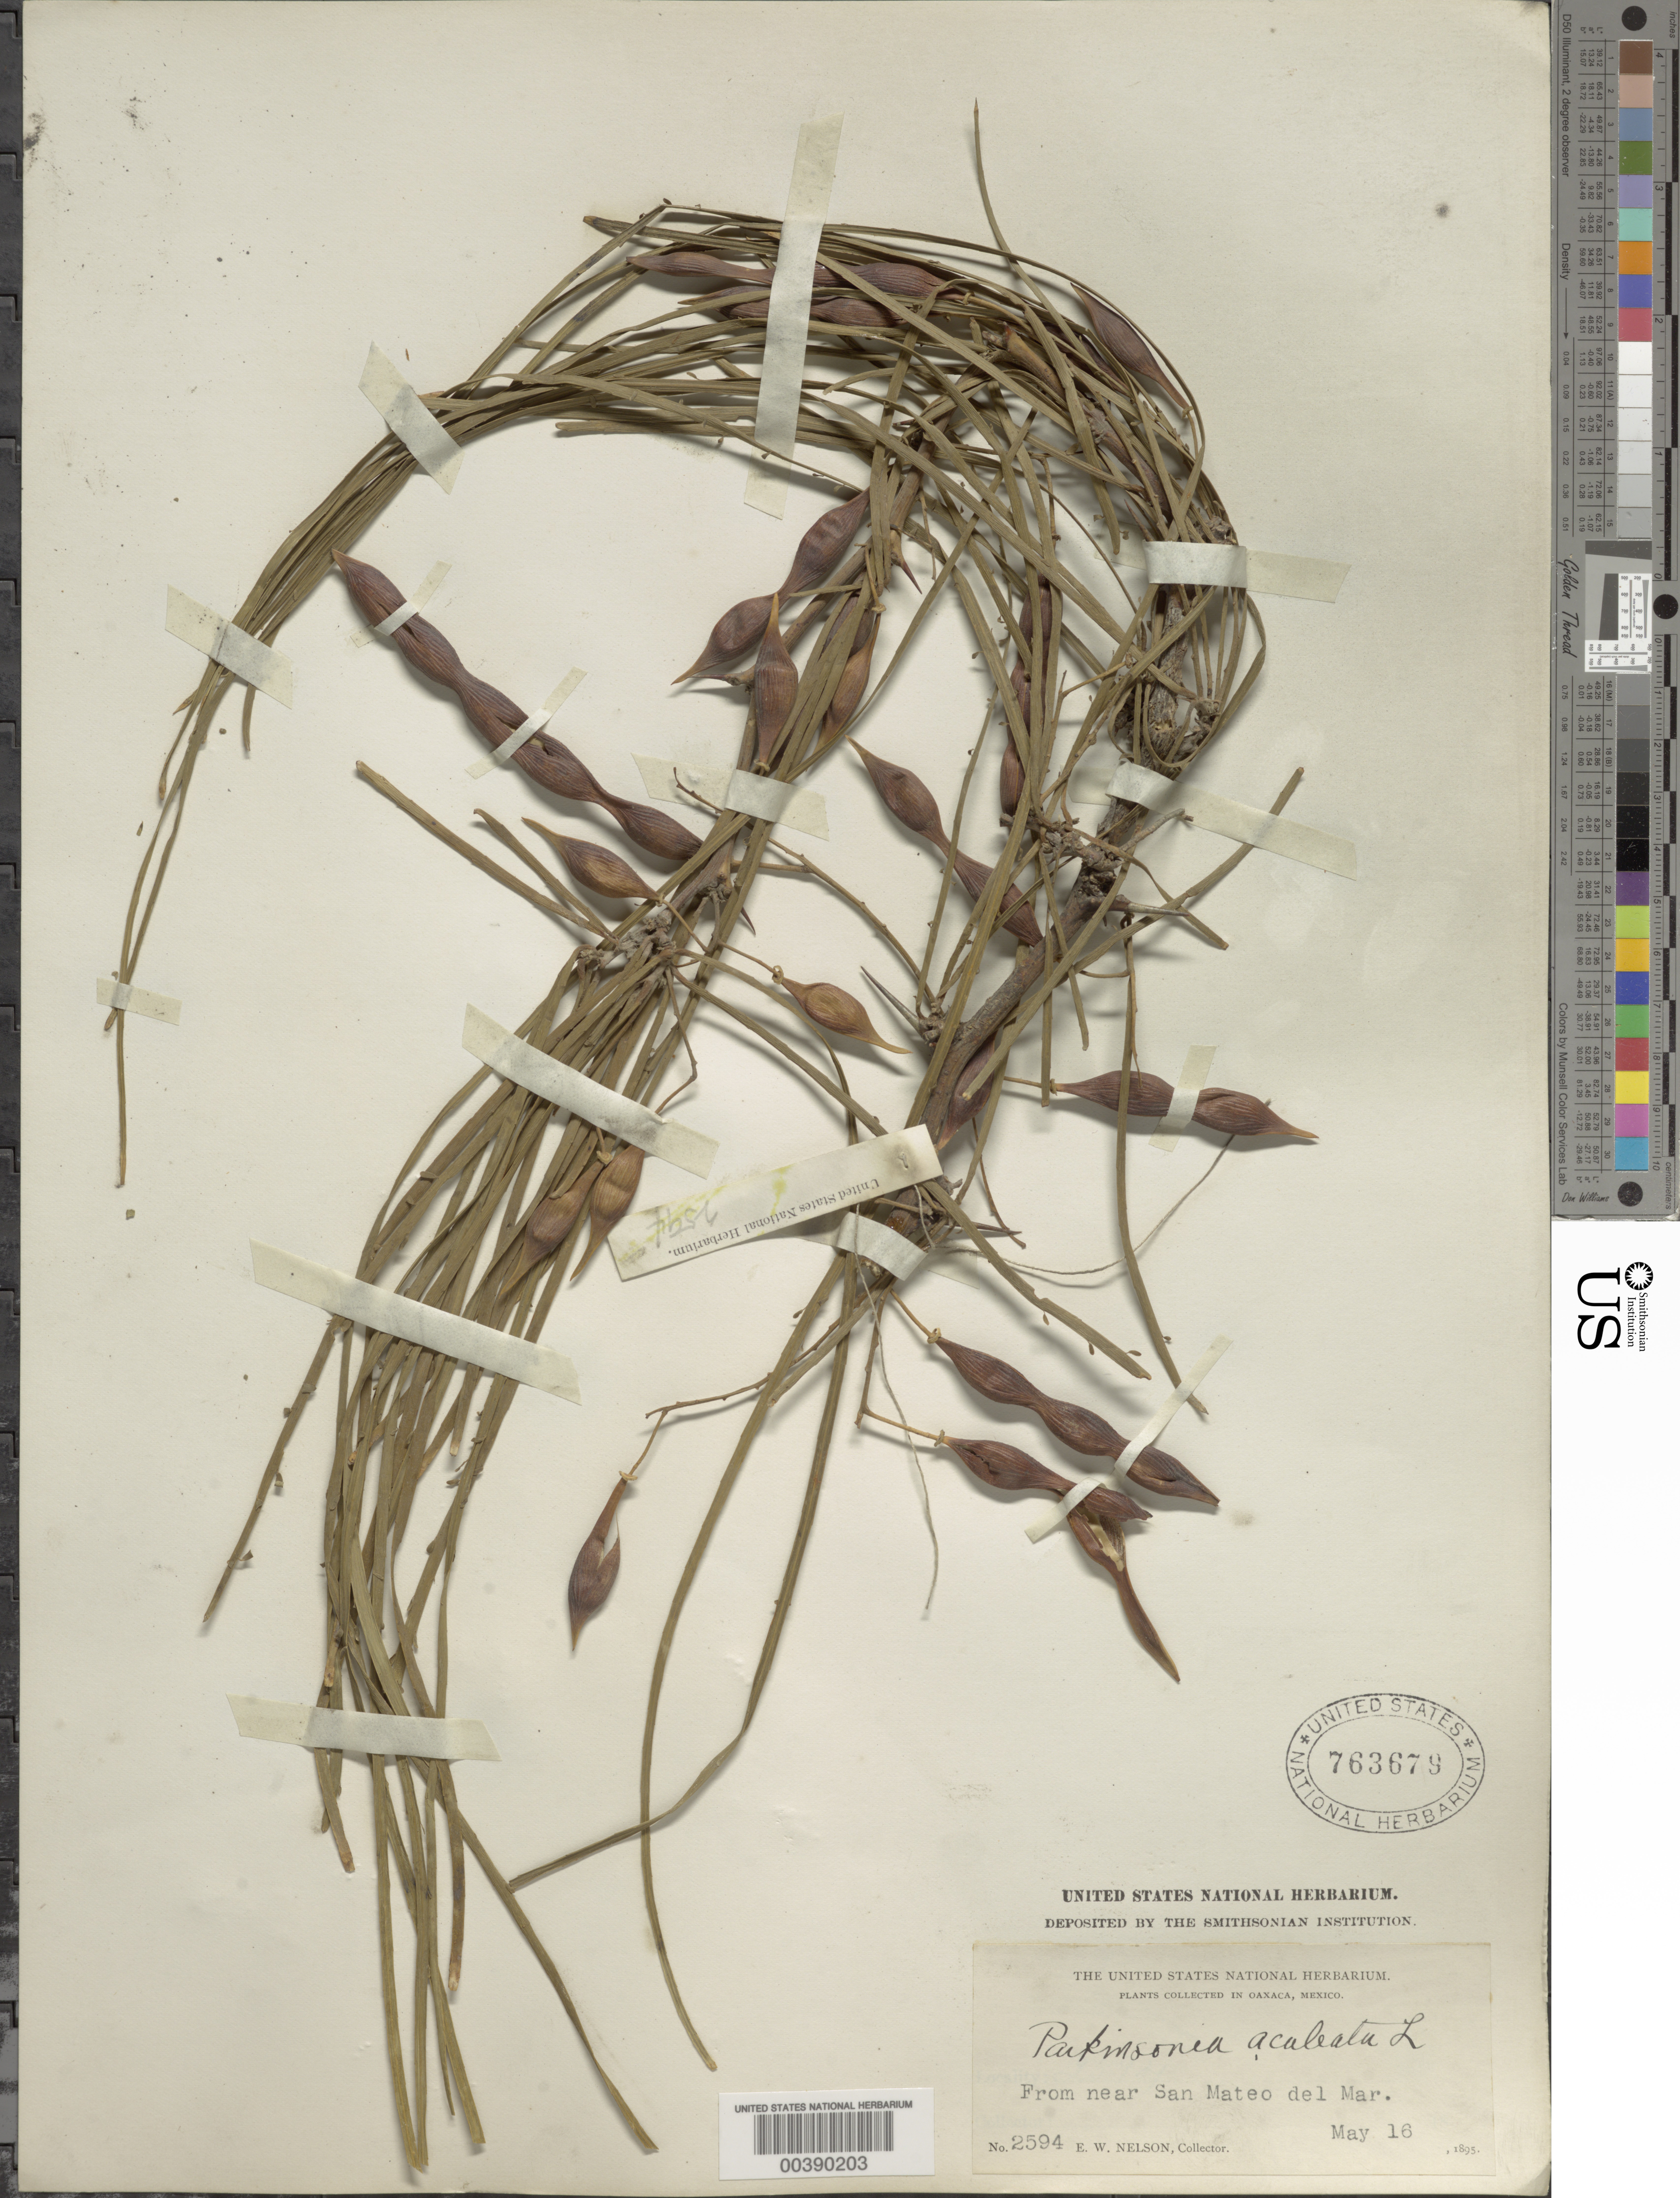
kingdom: Plantae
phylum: Tracheophyta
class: Magnoliopsida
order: Fabales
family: Fabaceae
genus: Parkinsonia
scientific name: Parkinsonia aculeata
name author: L.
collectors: E. W. Nelson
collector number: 2594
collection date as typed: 16 May 1895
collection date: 1895-05-16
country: Mexico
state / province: Oaxaca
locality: Near san mateo del mar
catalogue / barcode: US 763679